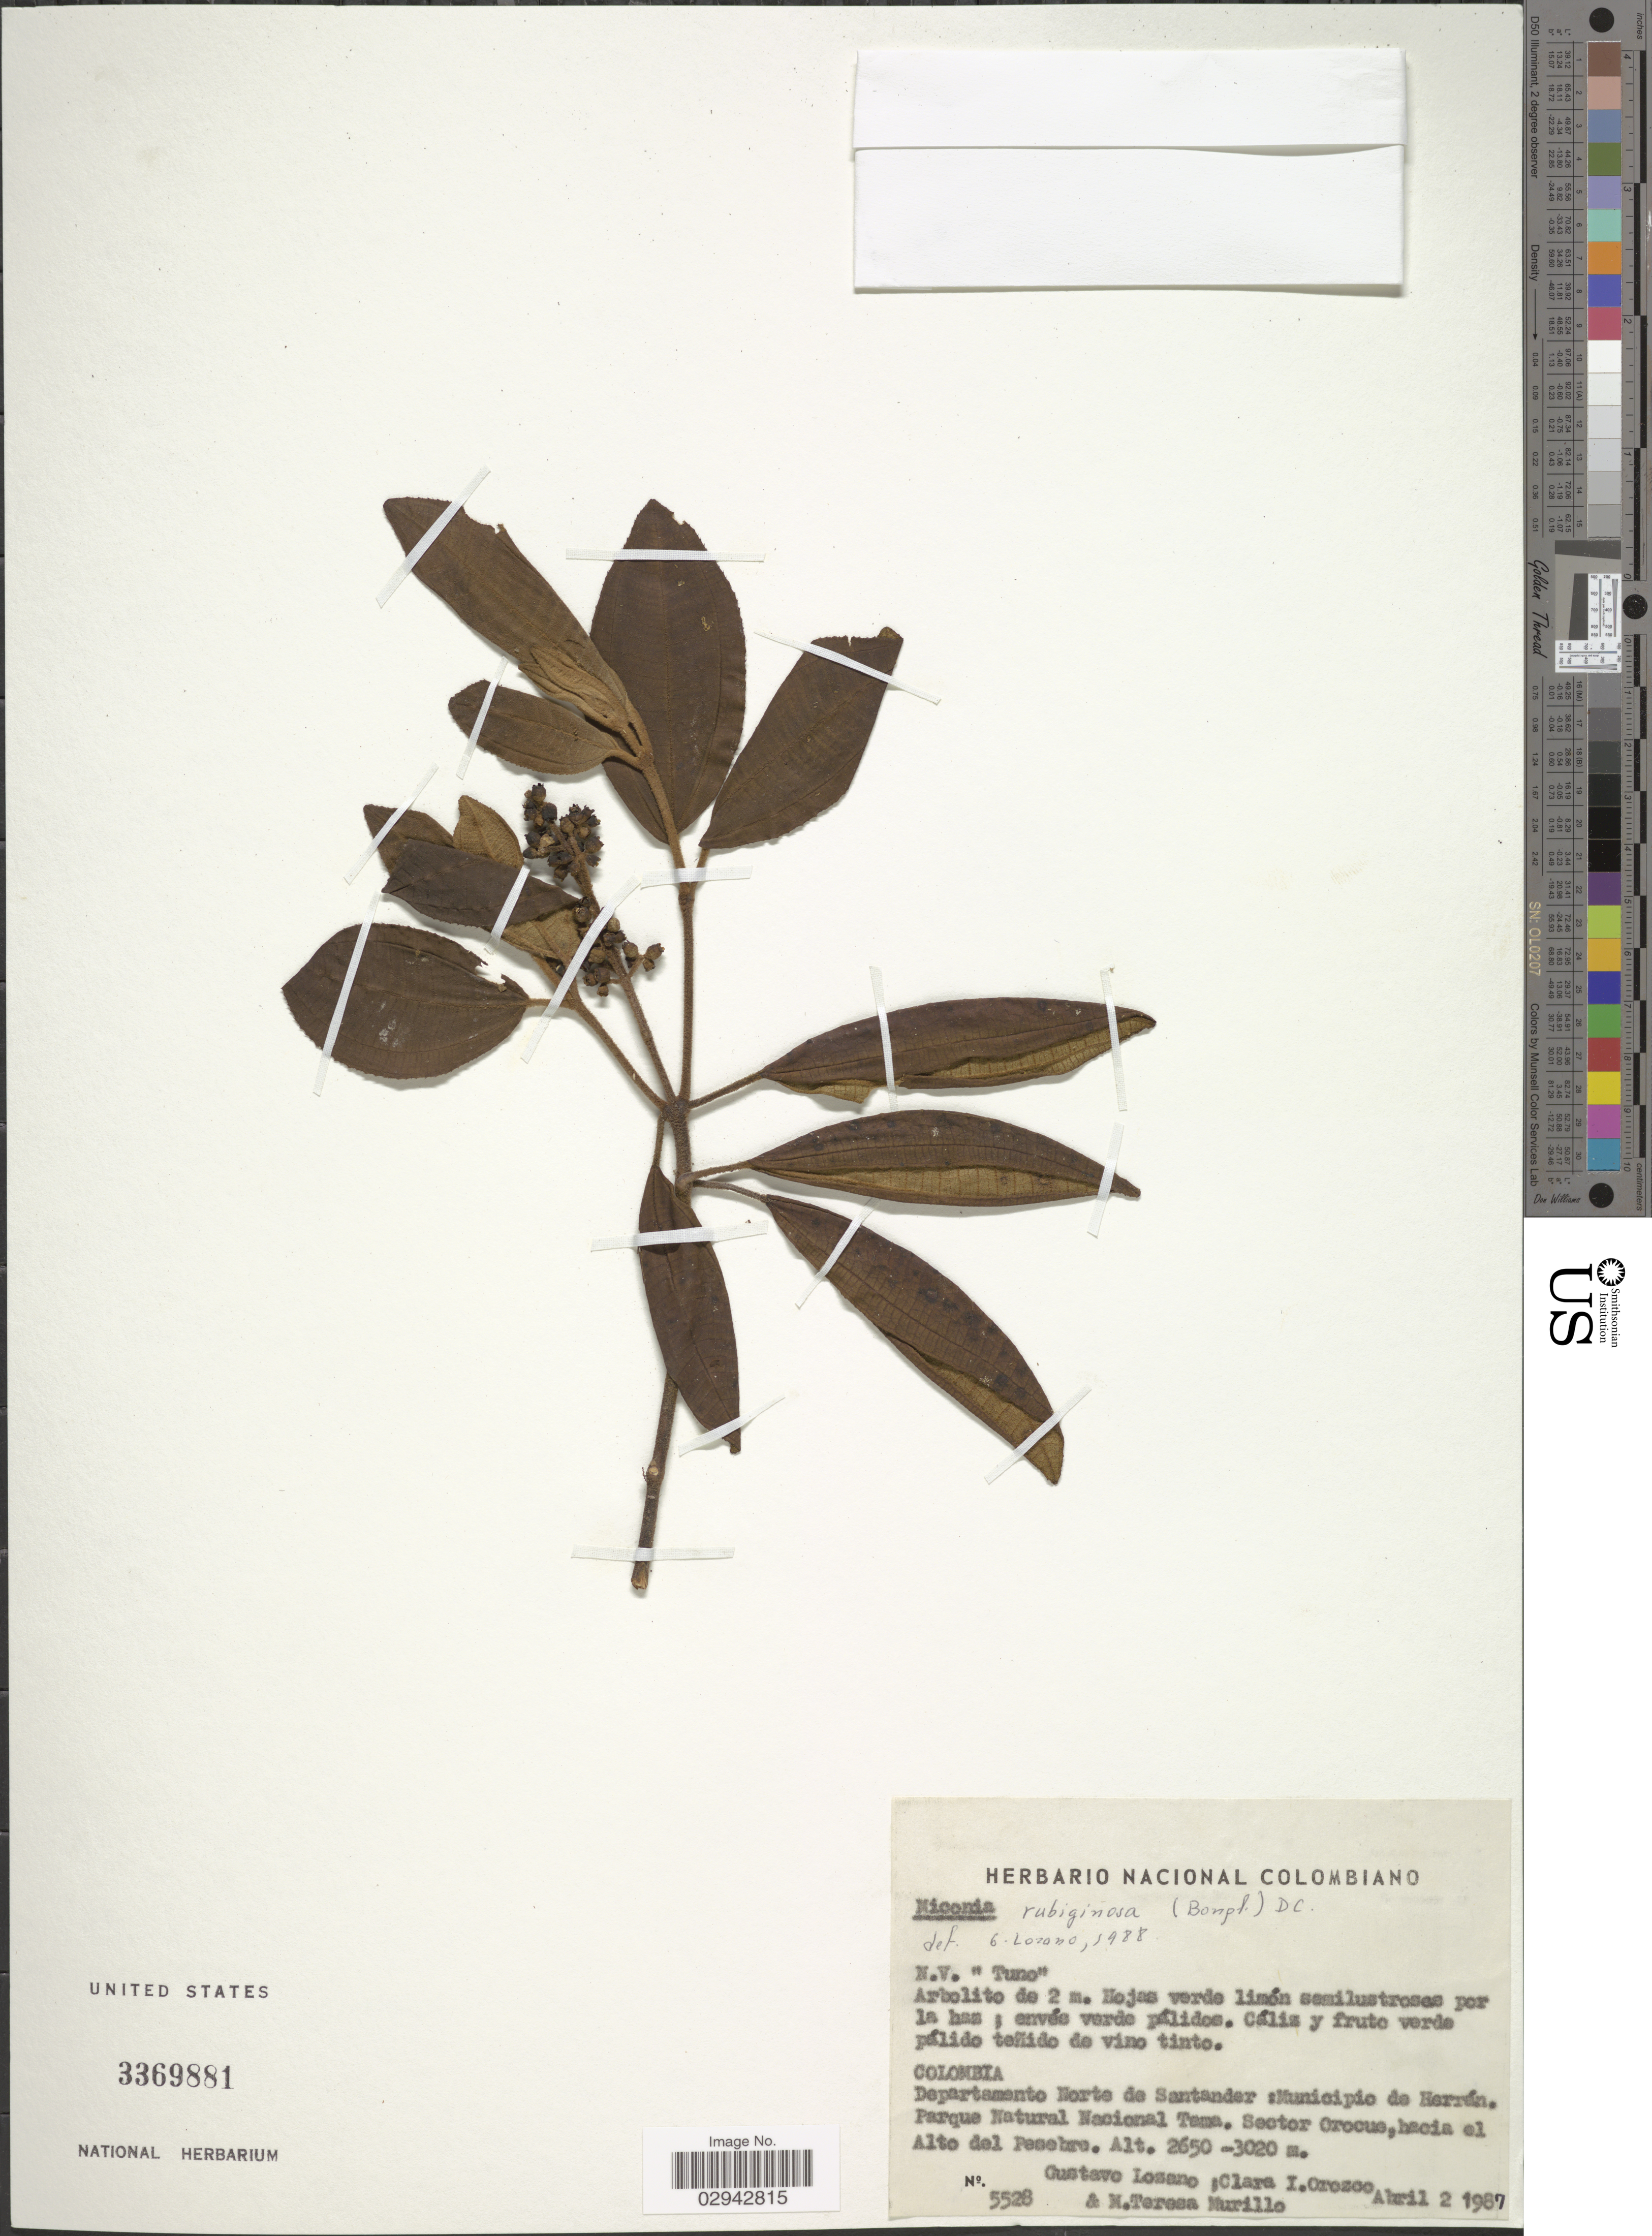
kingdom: Plantae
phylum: Tracheophyta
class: Magnoliopsida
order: Myrtales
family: Melastomataceae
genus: Miconia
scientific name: Miconia rubiginosa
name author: (Bonpl.) DC.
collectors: G. Lozano-Contreras, C. I. Orozco & M. Teresa Murillo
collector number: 5528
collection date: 1987-04-02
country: Colombia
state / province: Norte de Santander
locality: Departamento Norte de Santander: Municipio de Herrán. Parque Natural Nacional Tama. Sector Orocue, hacia el Alto del Pesebro [interpreted].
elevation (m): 2650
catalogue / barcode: US 3369881